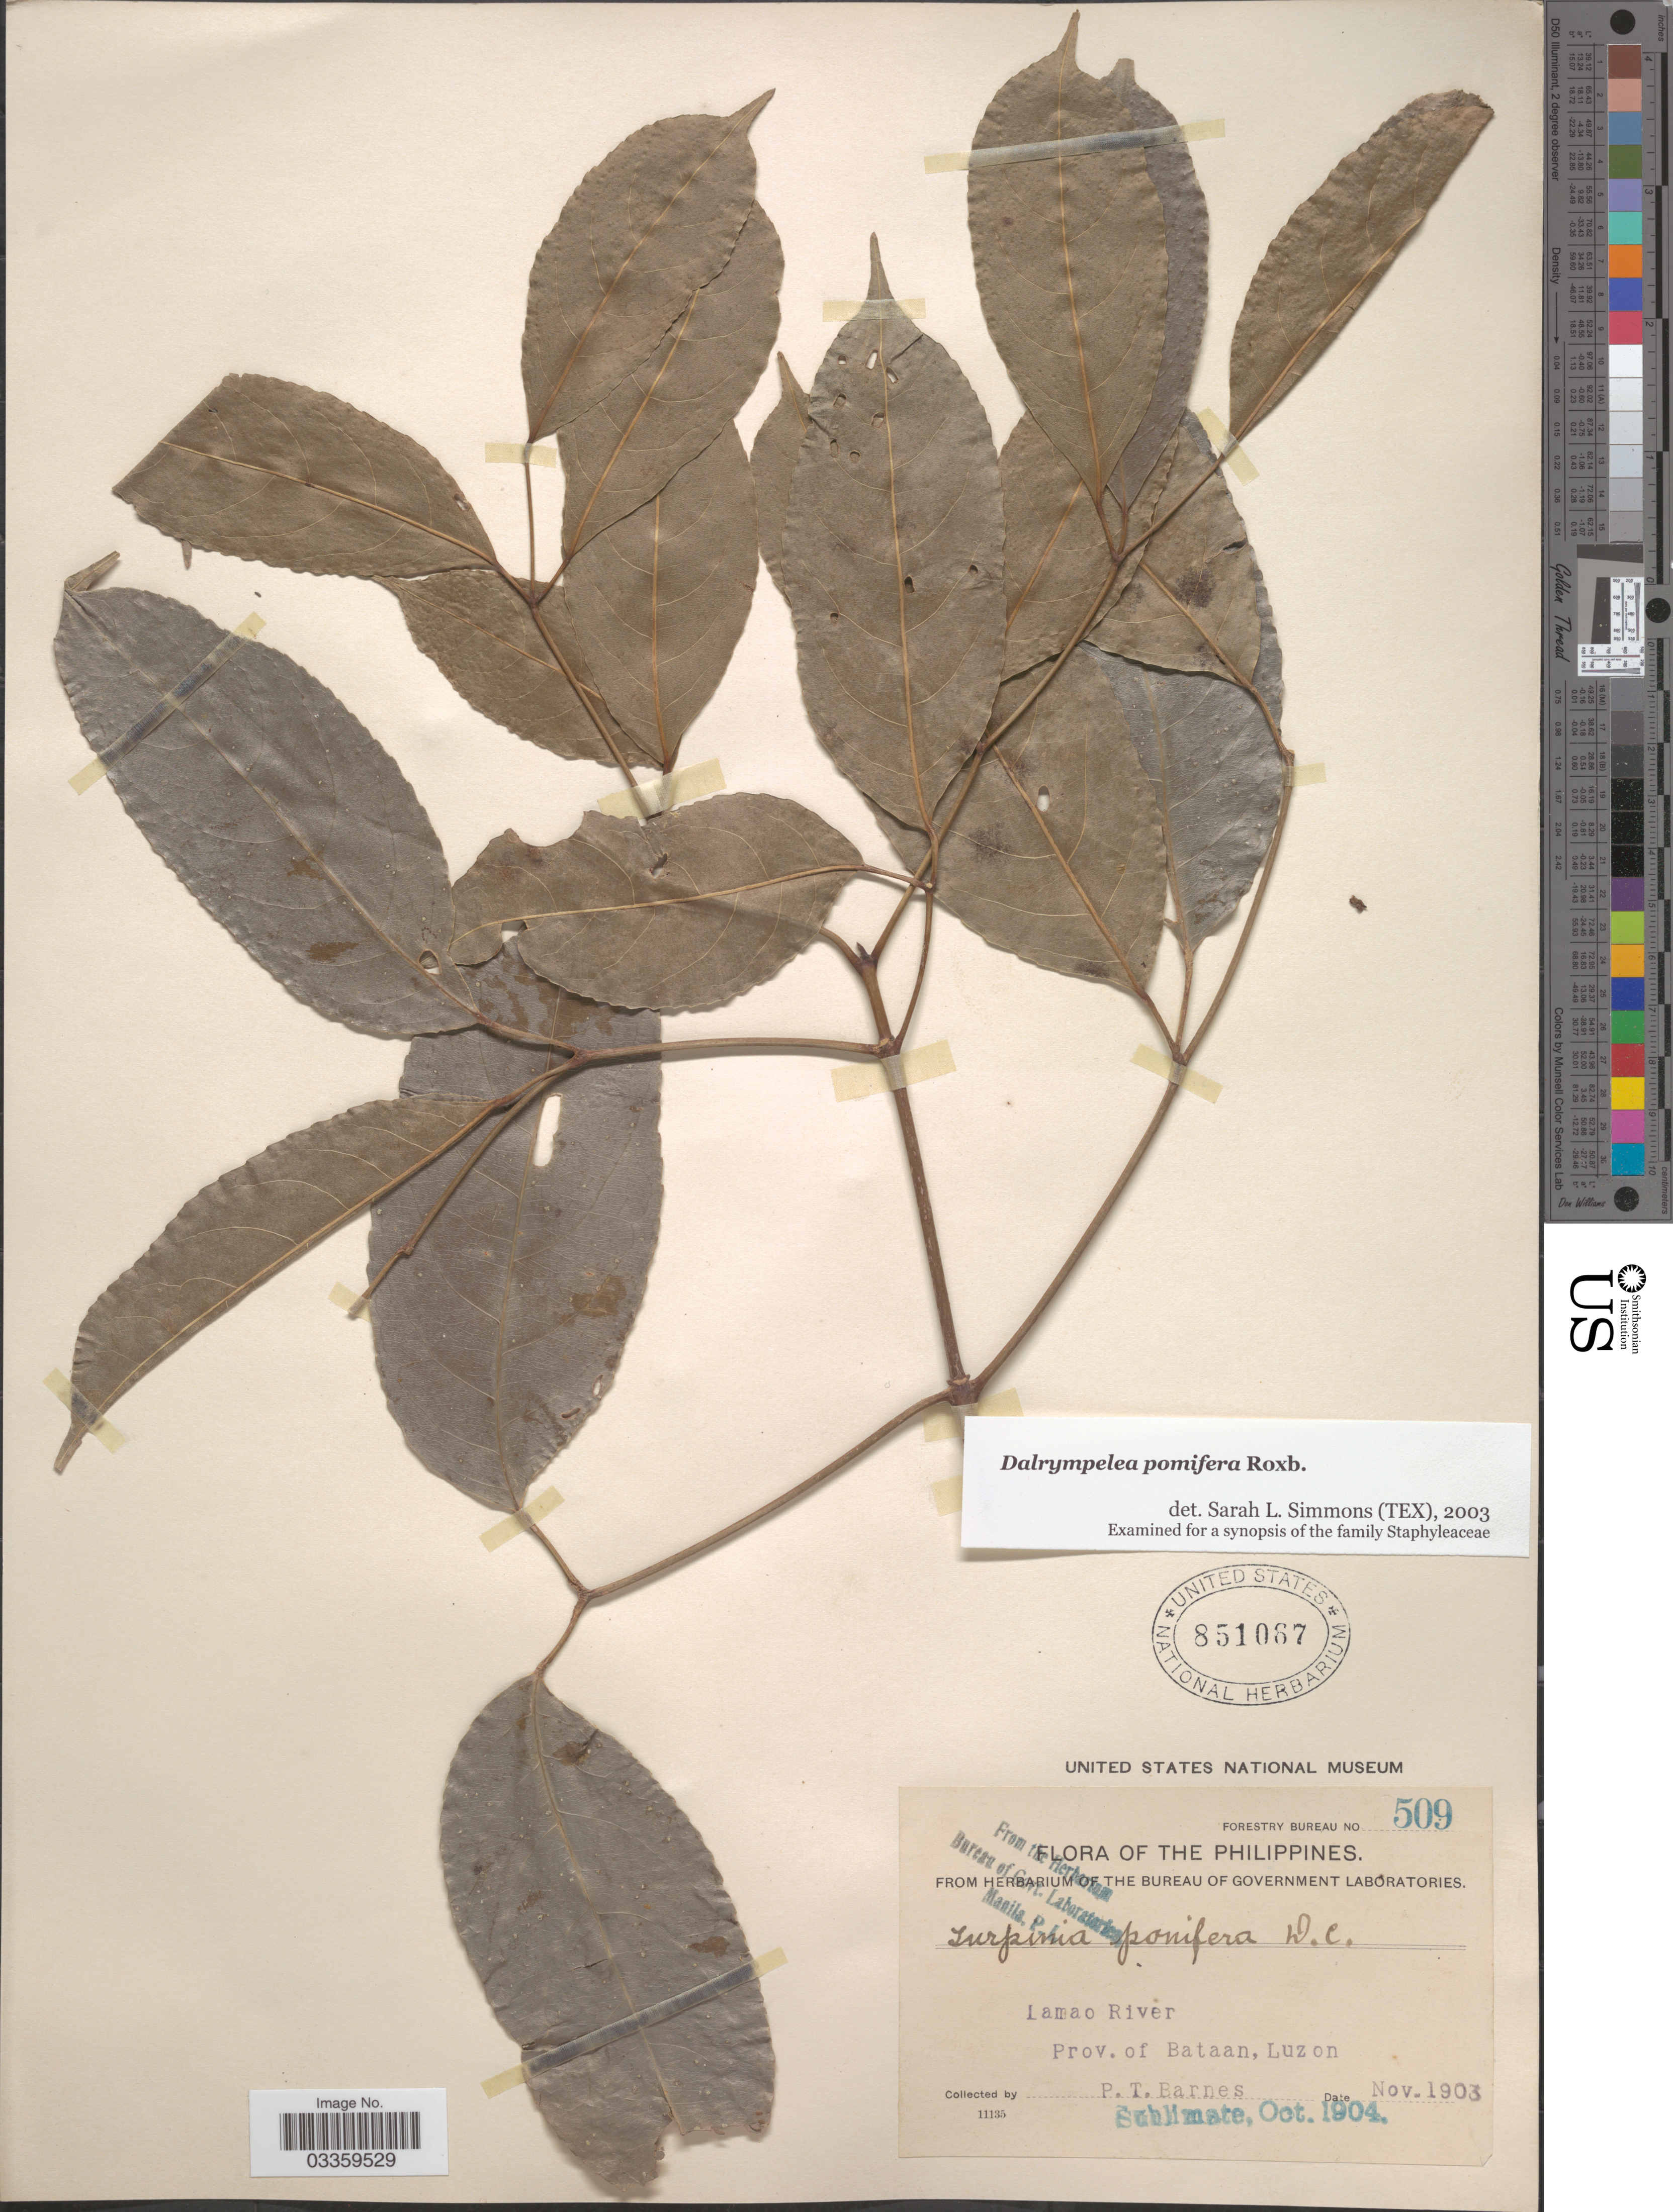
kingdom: Plantae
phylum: Tracheophyta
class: Magnoliopsida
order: Crossosomatales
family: Staphyleaceae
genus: Dalrympelea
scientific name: Dalrympelea pomifera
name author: Roxb.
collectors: P. Barnes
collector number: Forestry Bureau 509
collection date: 1903-11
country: Philippines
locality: Lamao River. Prov. of Bataan, Luzon.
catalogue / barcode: US 851067